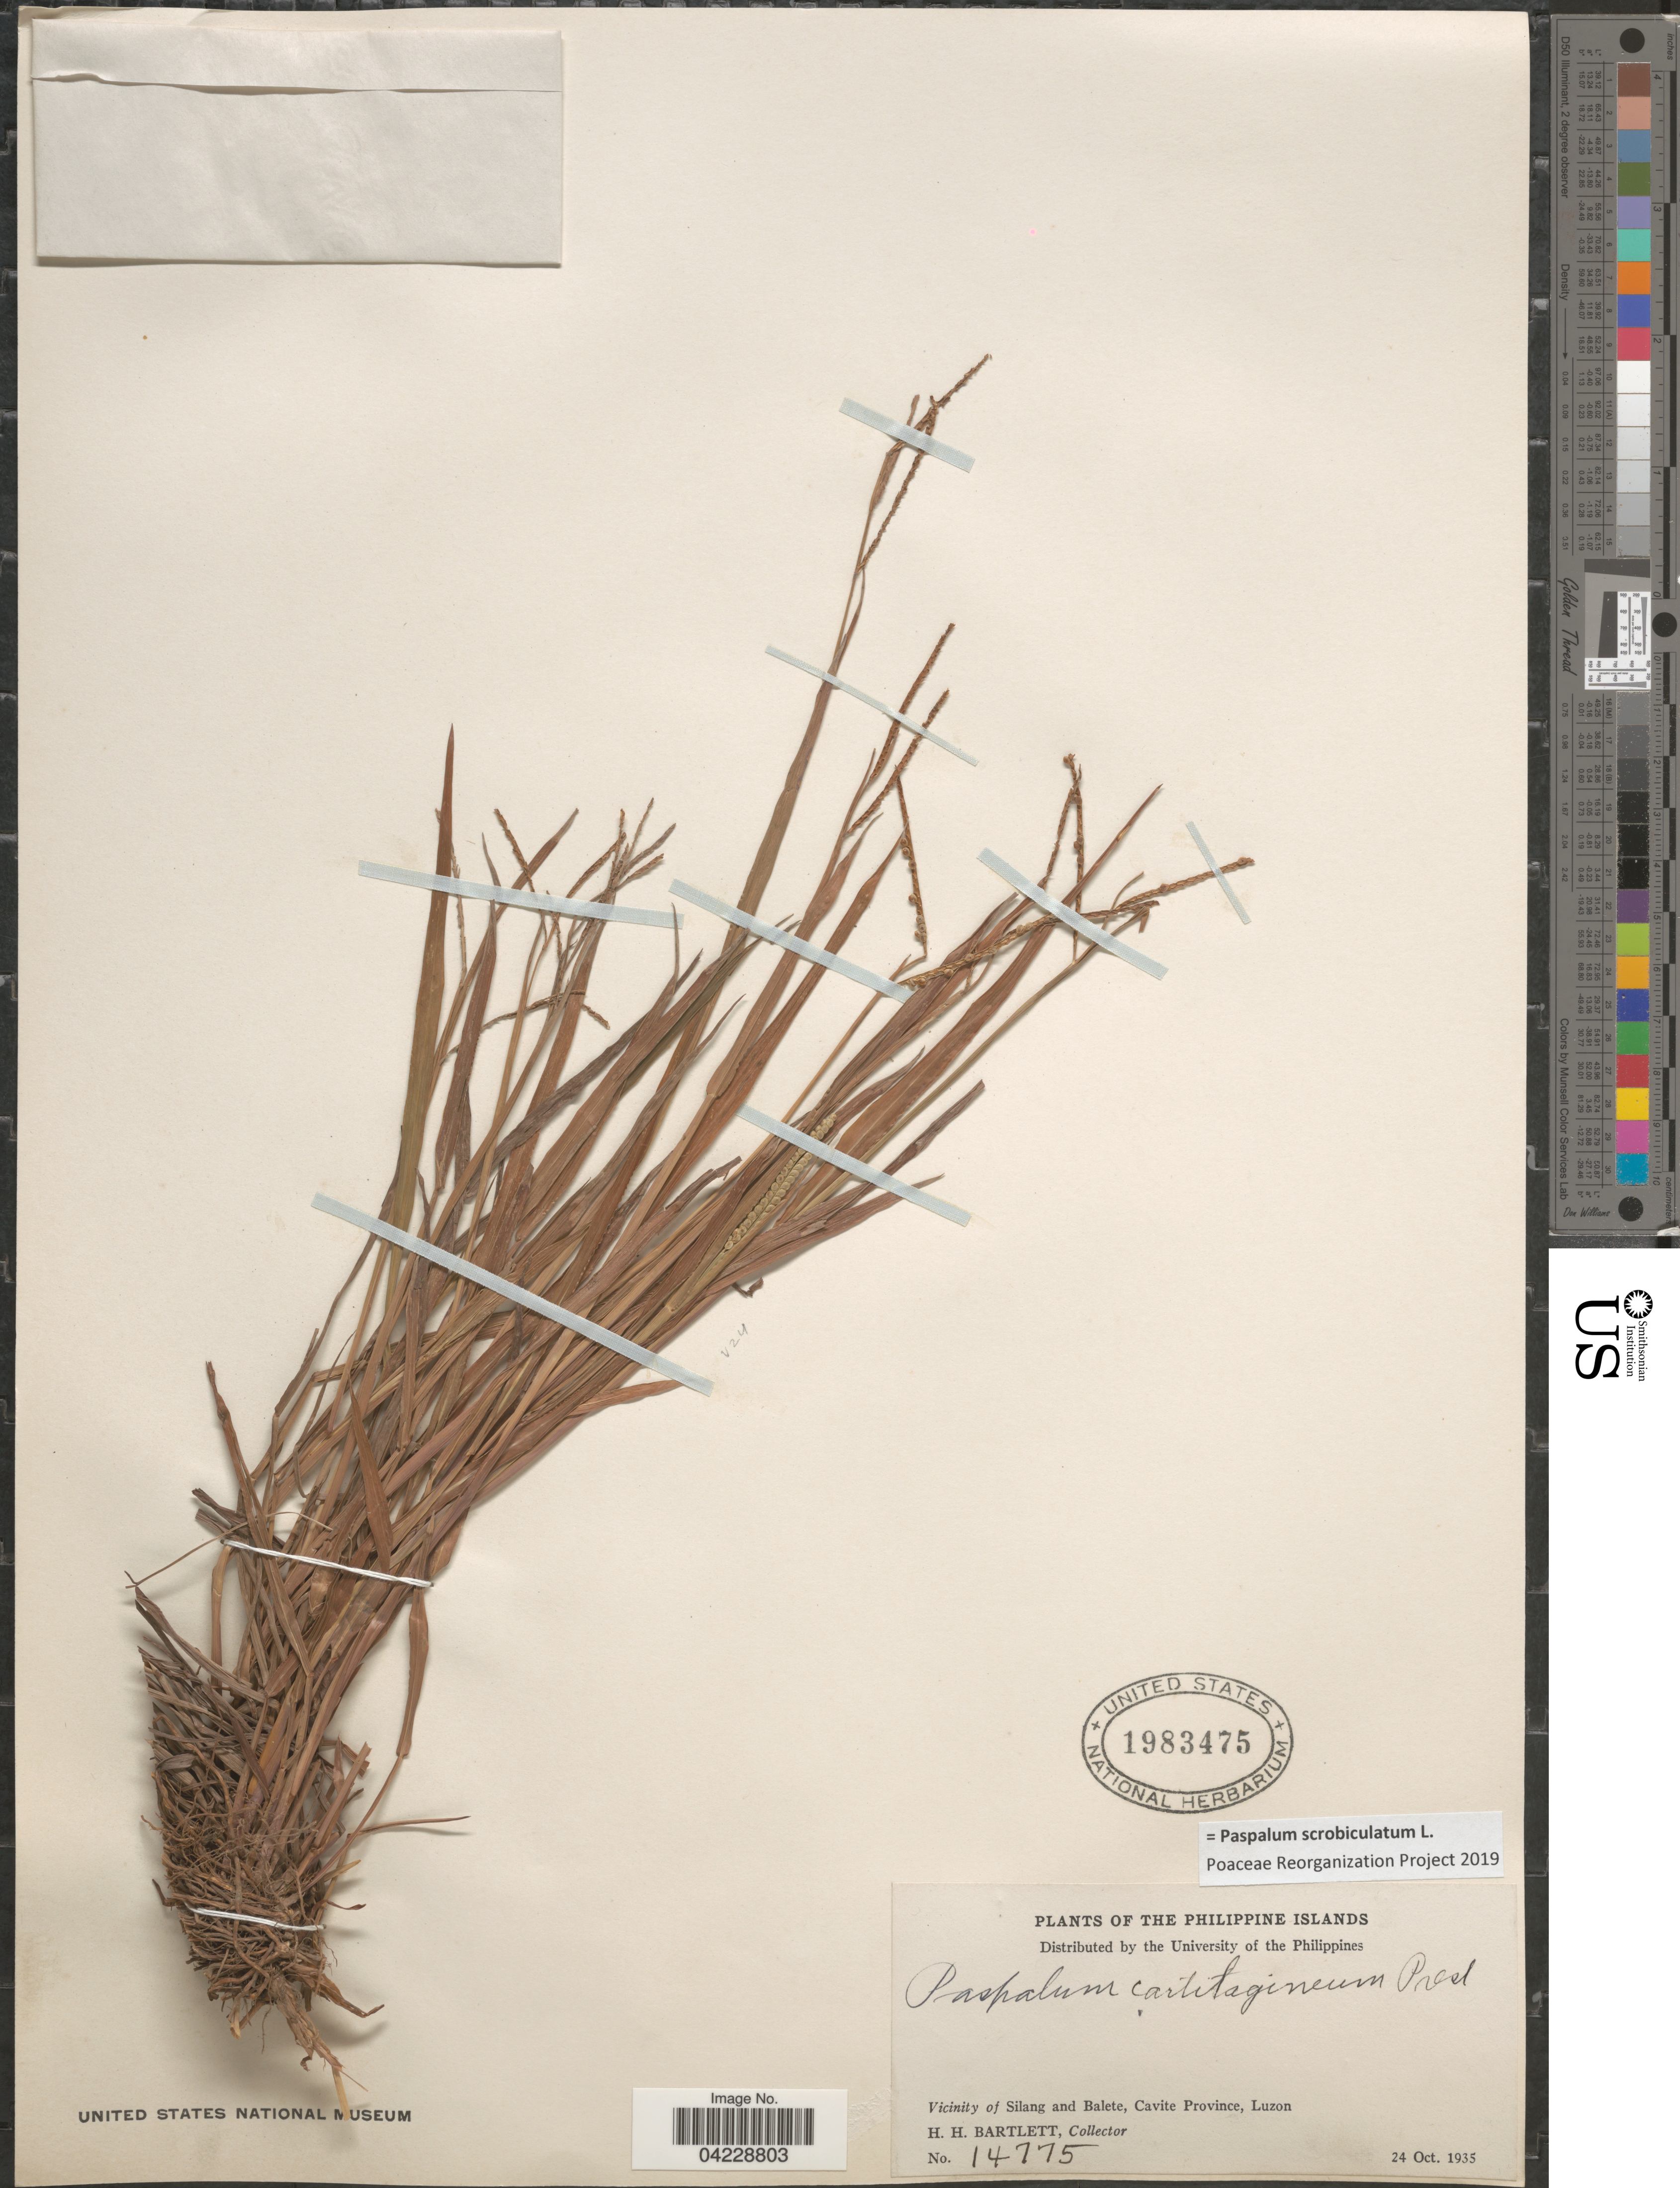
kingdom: Plantae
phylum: Tracheophyta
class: Liliopsida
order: Poales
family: Poaceae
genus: Paspalum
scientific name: Paspalum scrobiculatum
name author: L.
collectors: H. H. Bartlett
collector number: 14775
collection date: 1935-10-24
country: Philippines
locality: Vicinity of Silang and Balete, Cavite Province, Luzon.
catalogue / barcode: US 1983475